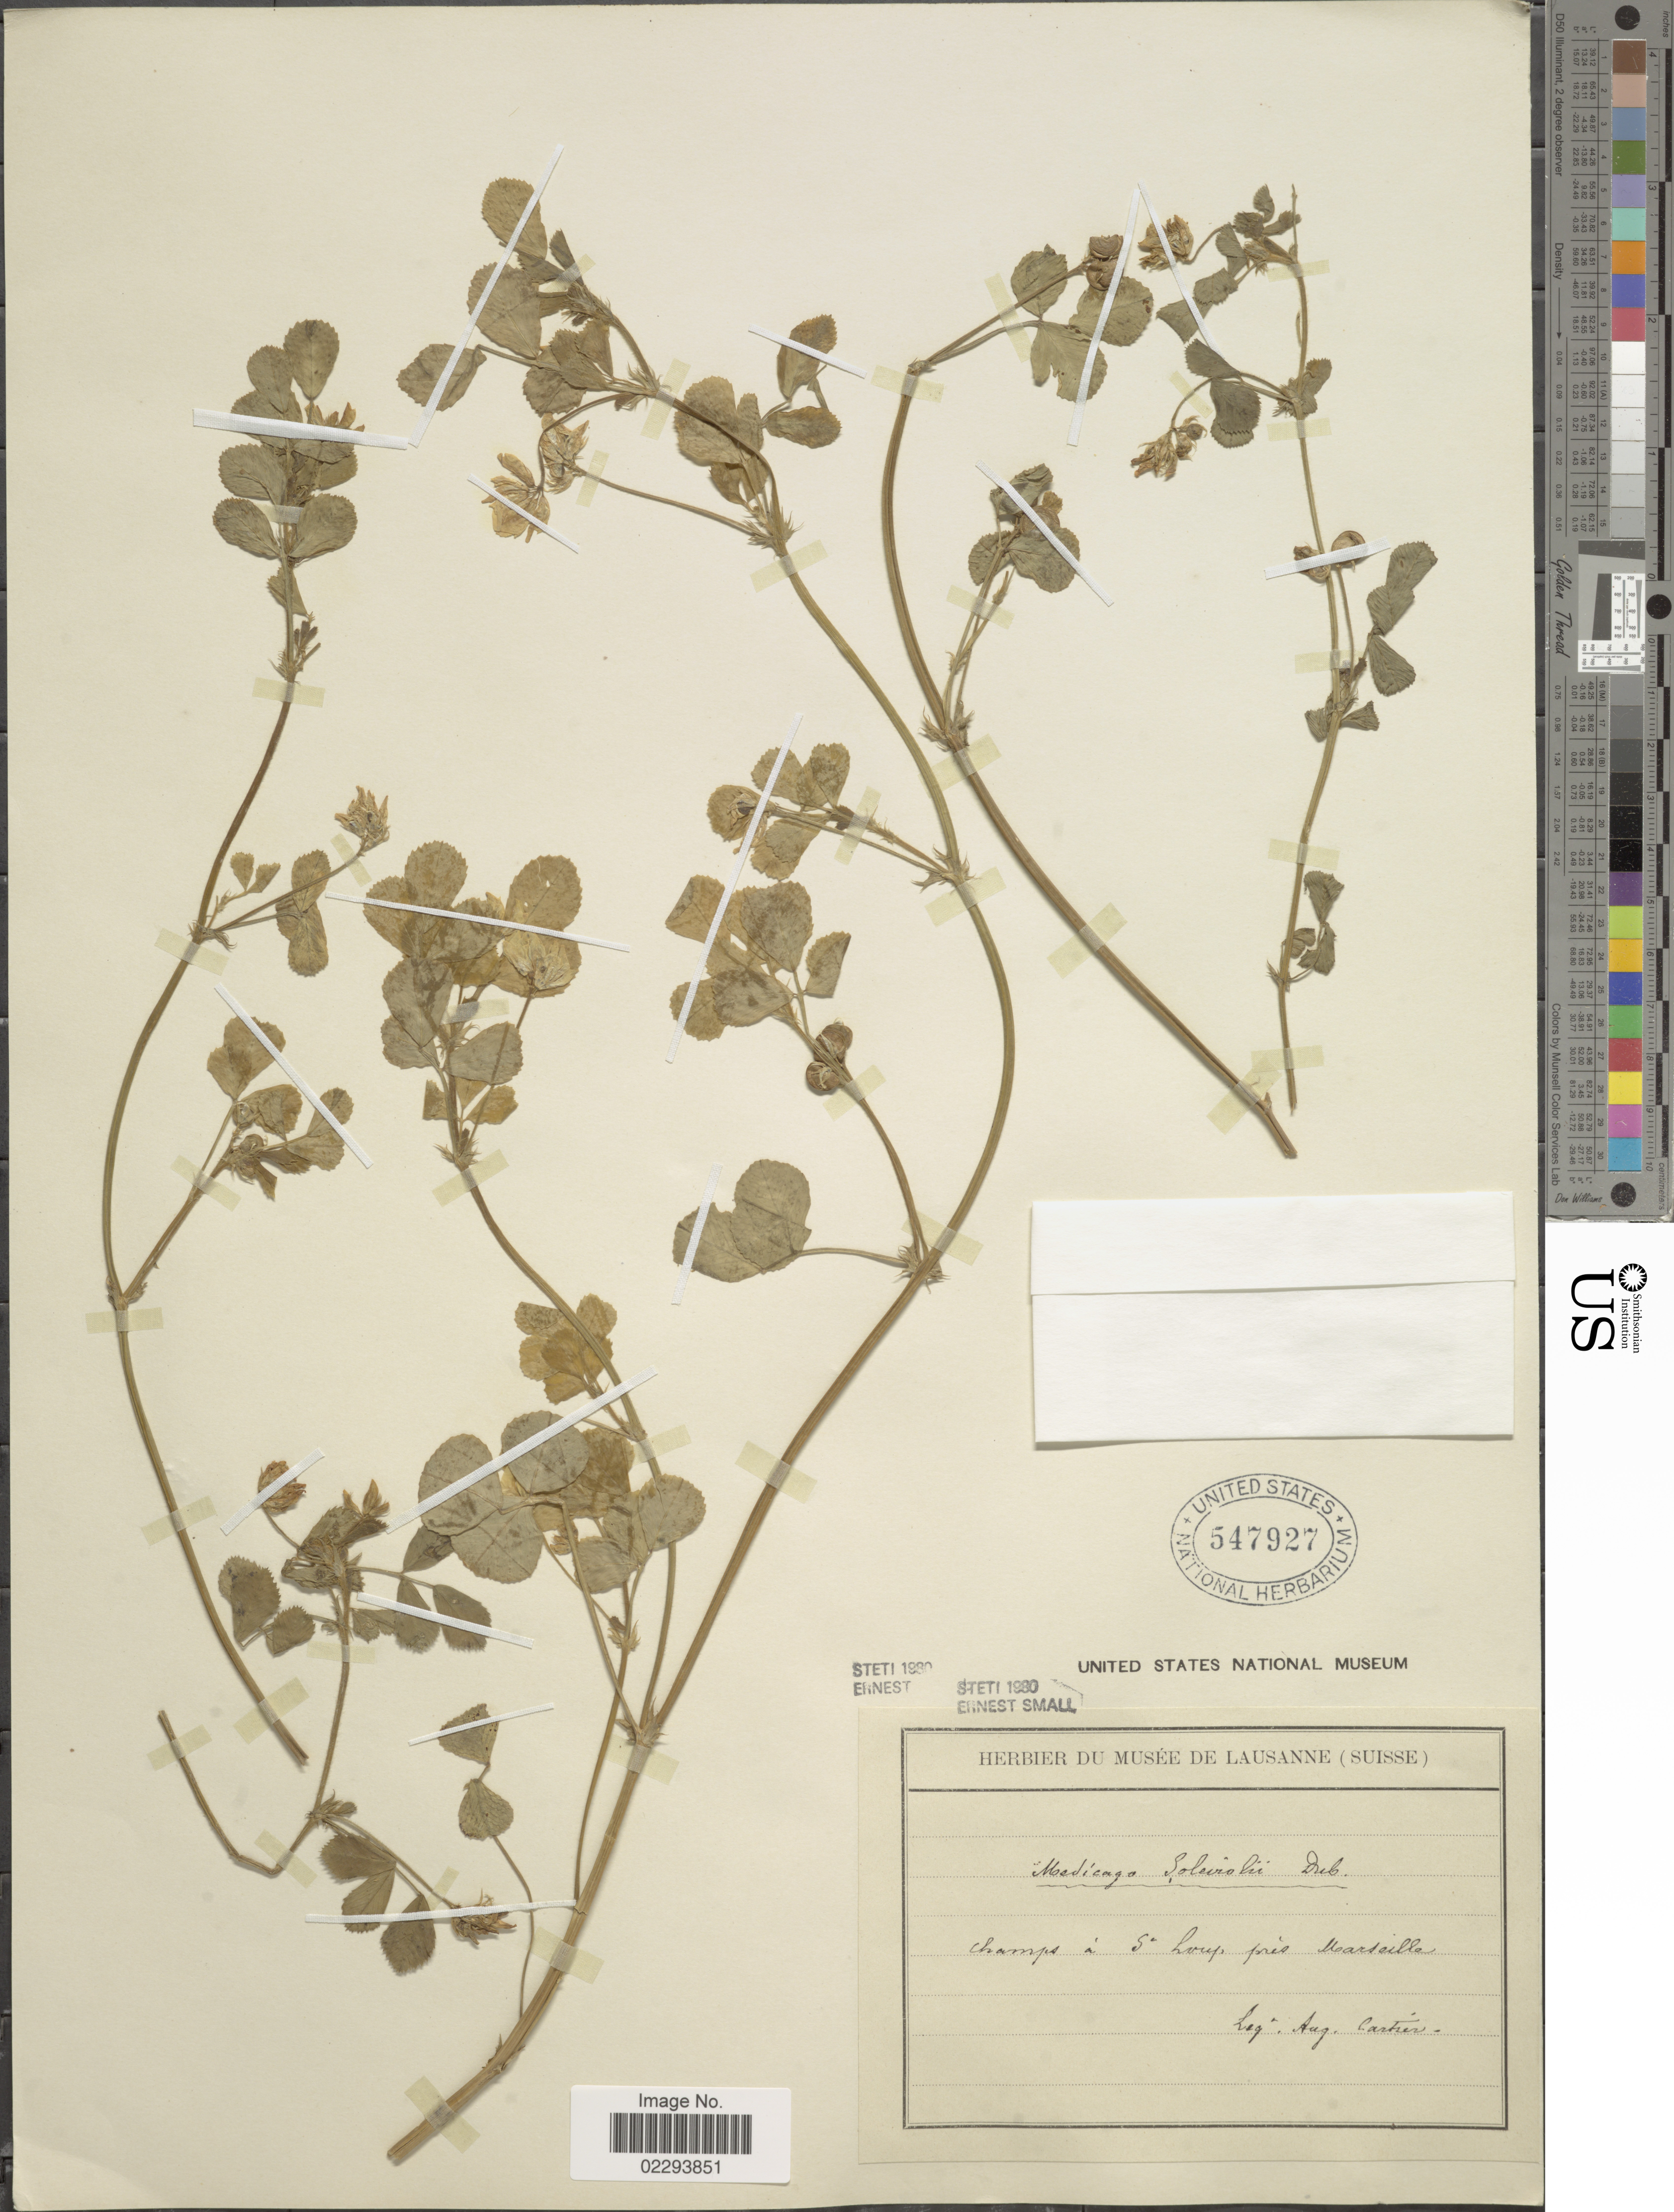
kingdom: Plantae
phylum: Tracheophyta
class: Magnoliopsida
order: Fabales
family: Fabaceae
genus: Medicago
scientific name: Medicago soleirolii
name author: Duby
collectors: A. Cartier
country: France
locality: Champs a S [illegible text] Loux pres Marseille.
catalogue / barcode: US 547927